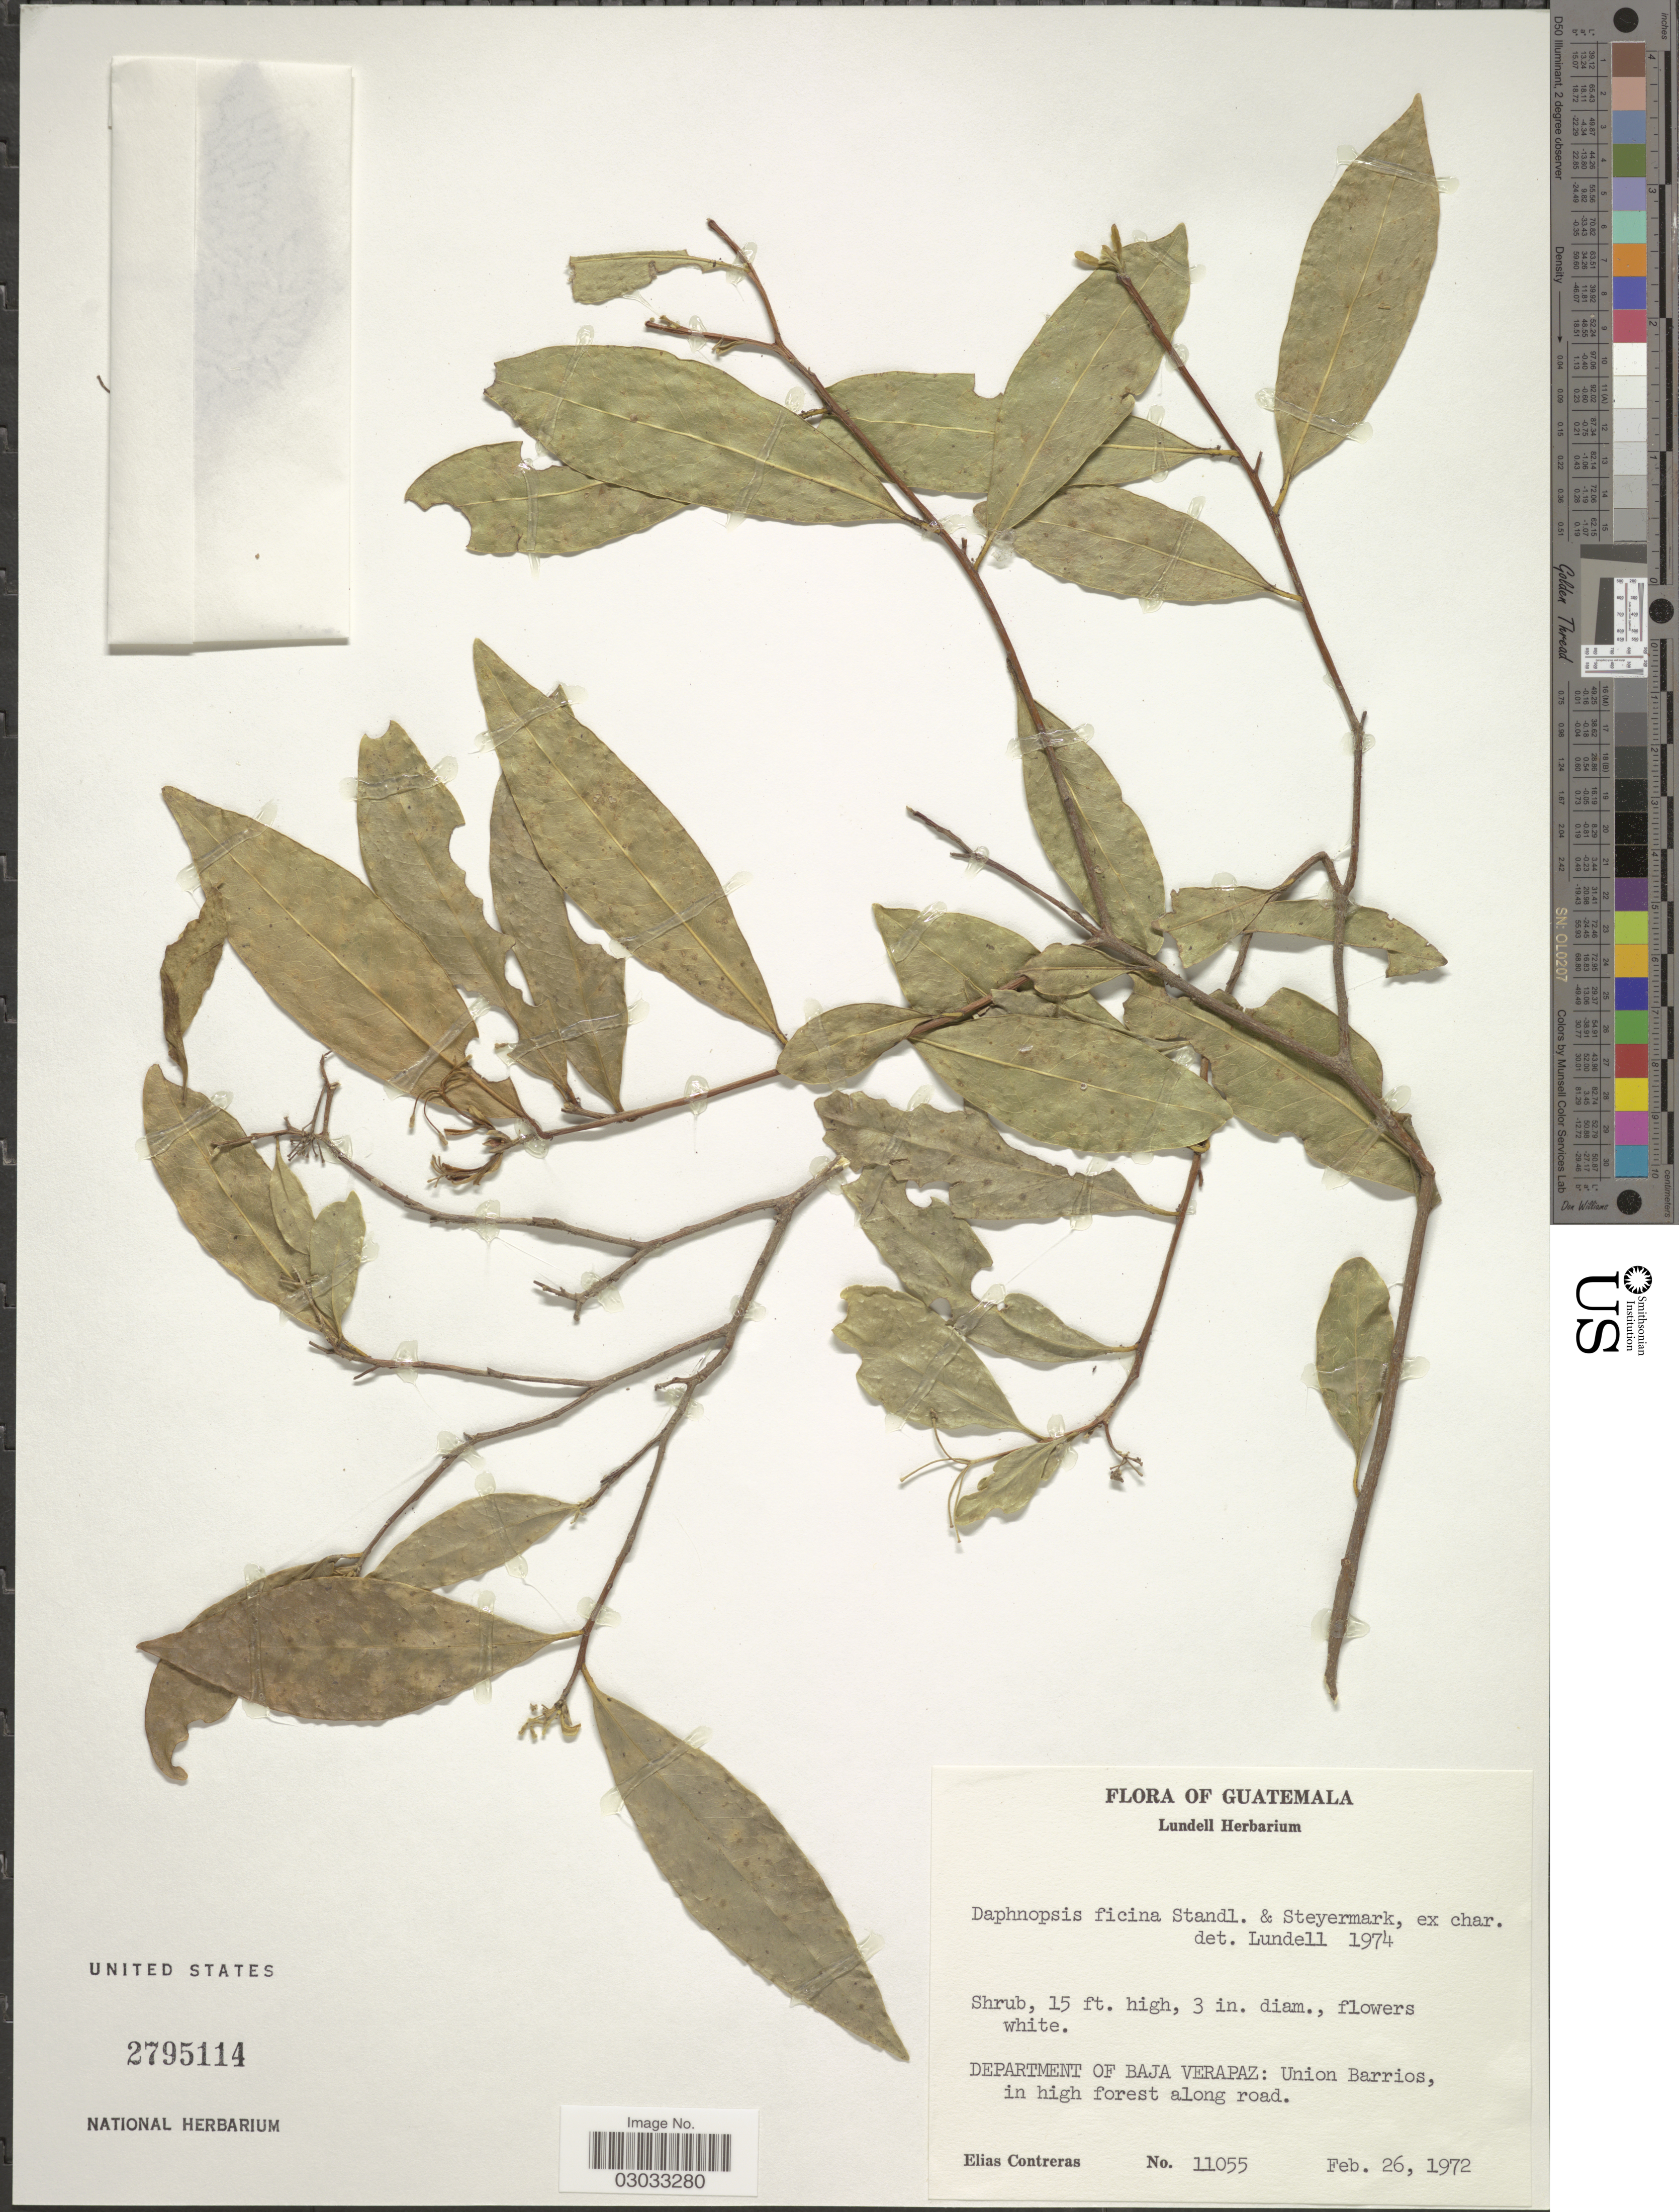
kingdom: Plantae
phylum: Tracheophyta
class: Magnoliopsida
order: Malvales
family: Thymelaeaceae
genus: Daphnopsis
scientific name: Daphnopsis ficina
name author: Standl. & Steyerm.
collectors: E. Contreras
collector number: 11055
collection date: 1972-02-26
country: Guatemala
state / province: Baja Verapaz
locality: Department of Baja Verapaz: Union Barrios, in high forest along road.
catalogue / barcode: US 2795114